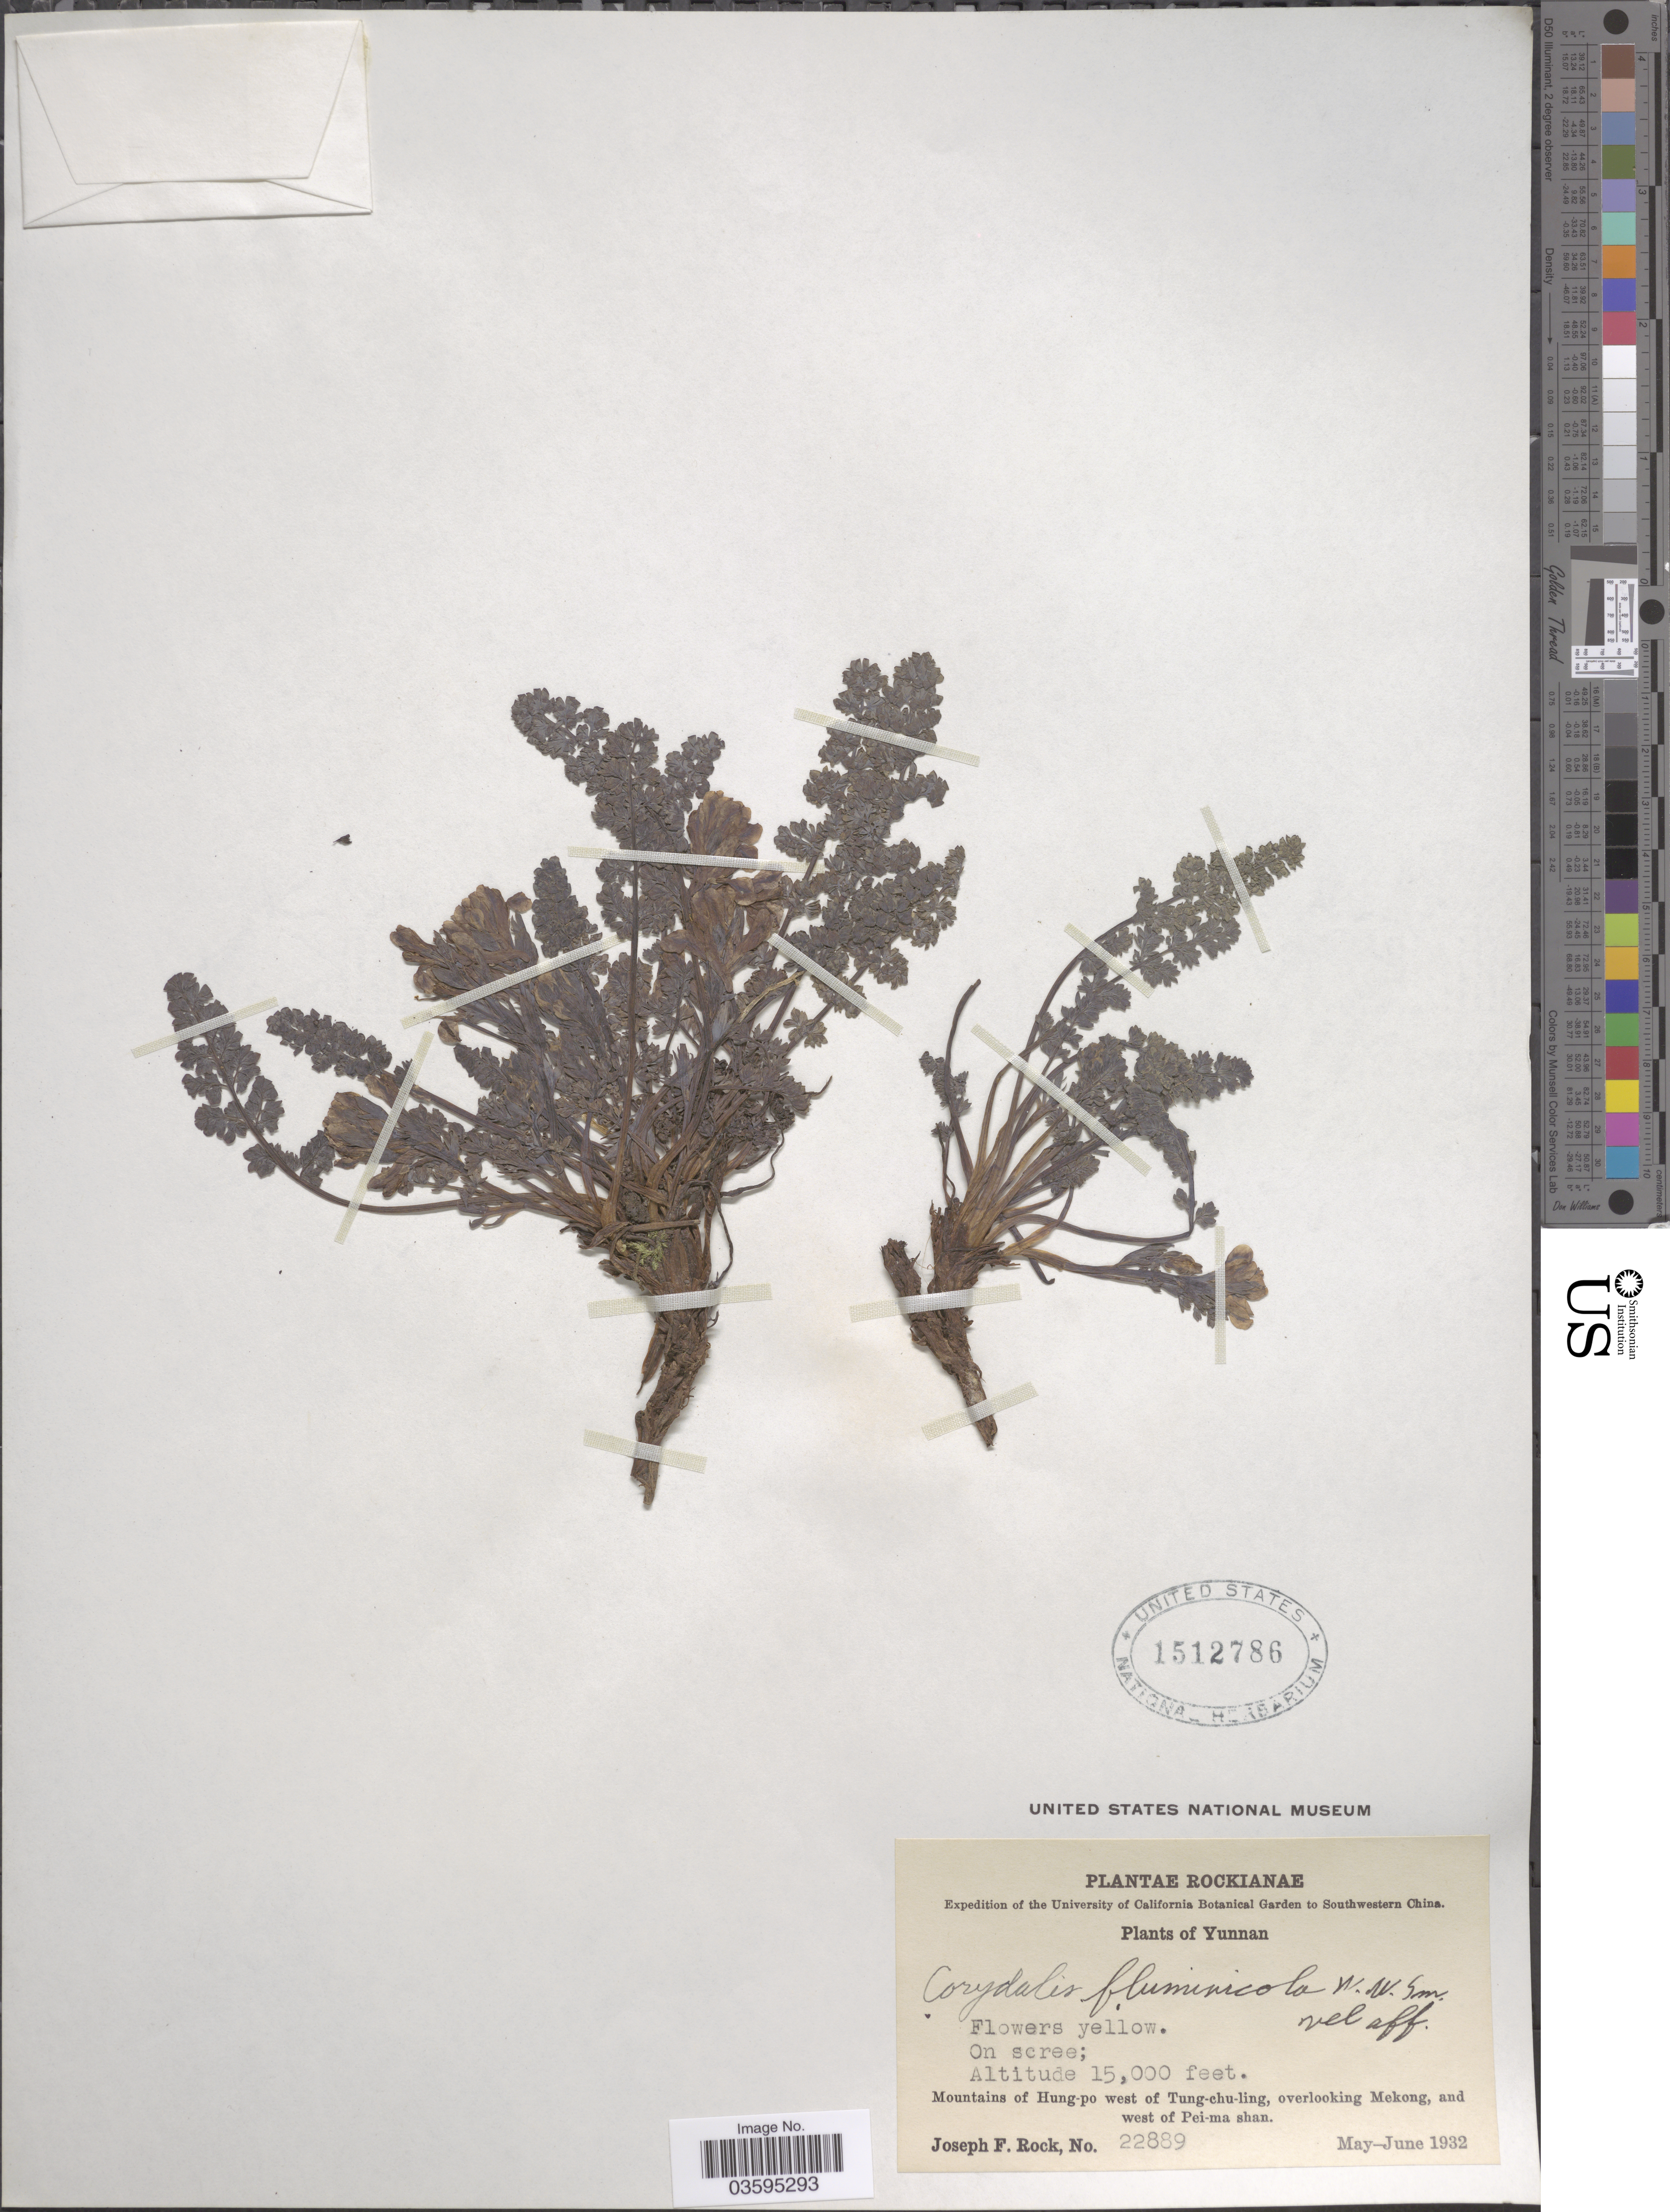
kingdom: Plantae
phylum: Tracheophyta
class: Magnoliopsida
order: Ranunculales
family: Papaveraceae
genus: Corydalis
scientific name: Corydalis hamata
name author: Franch.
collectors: J. F. Rock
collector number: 22889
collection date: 1932-05/1932-06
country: China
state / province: Yunnan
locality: Southwestern China. Mountains of Hung-po west of Tung-chu-ling, overlooking Mekong, and west of Pei-ma shan.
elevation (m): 4572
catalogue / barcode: US 1512786